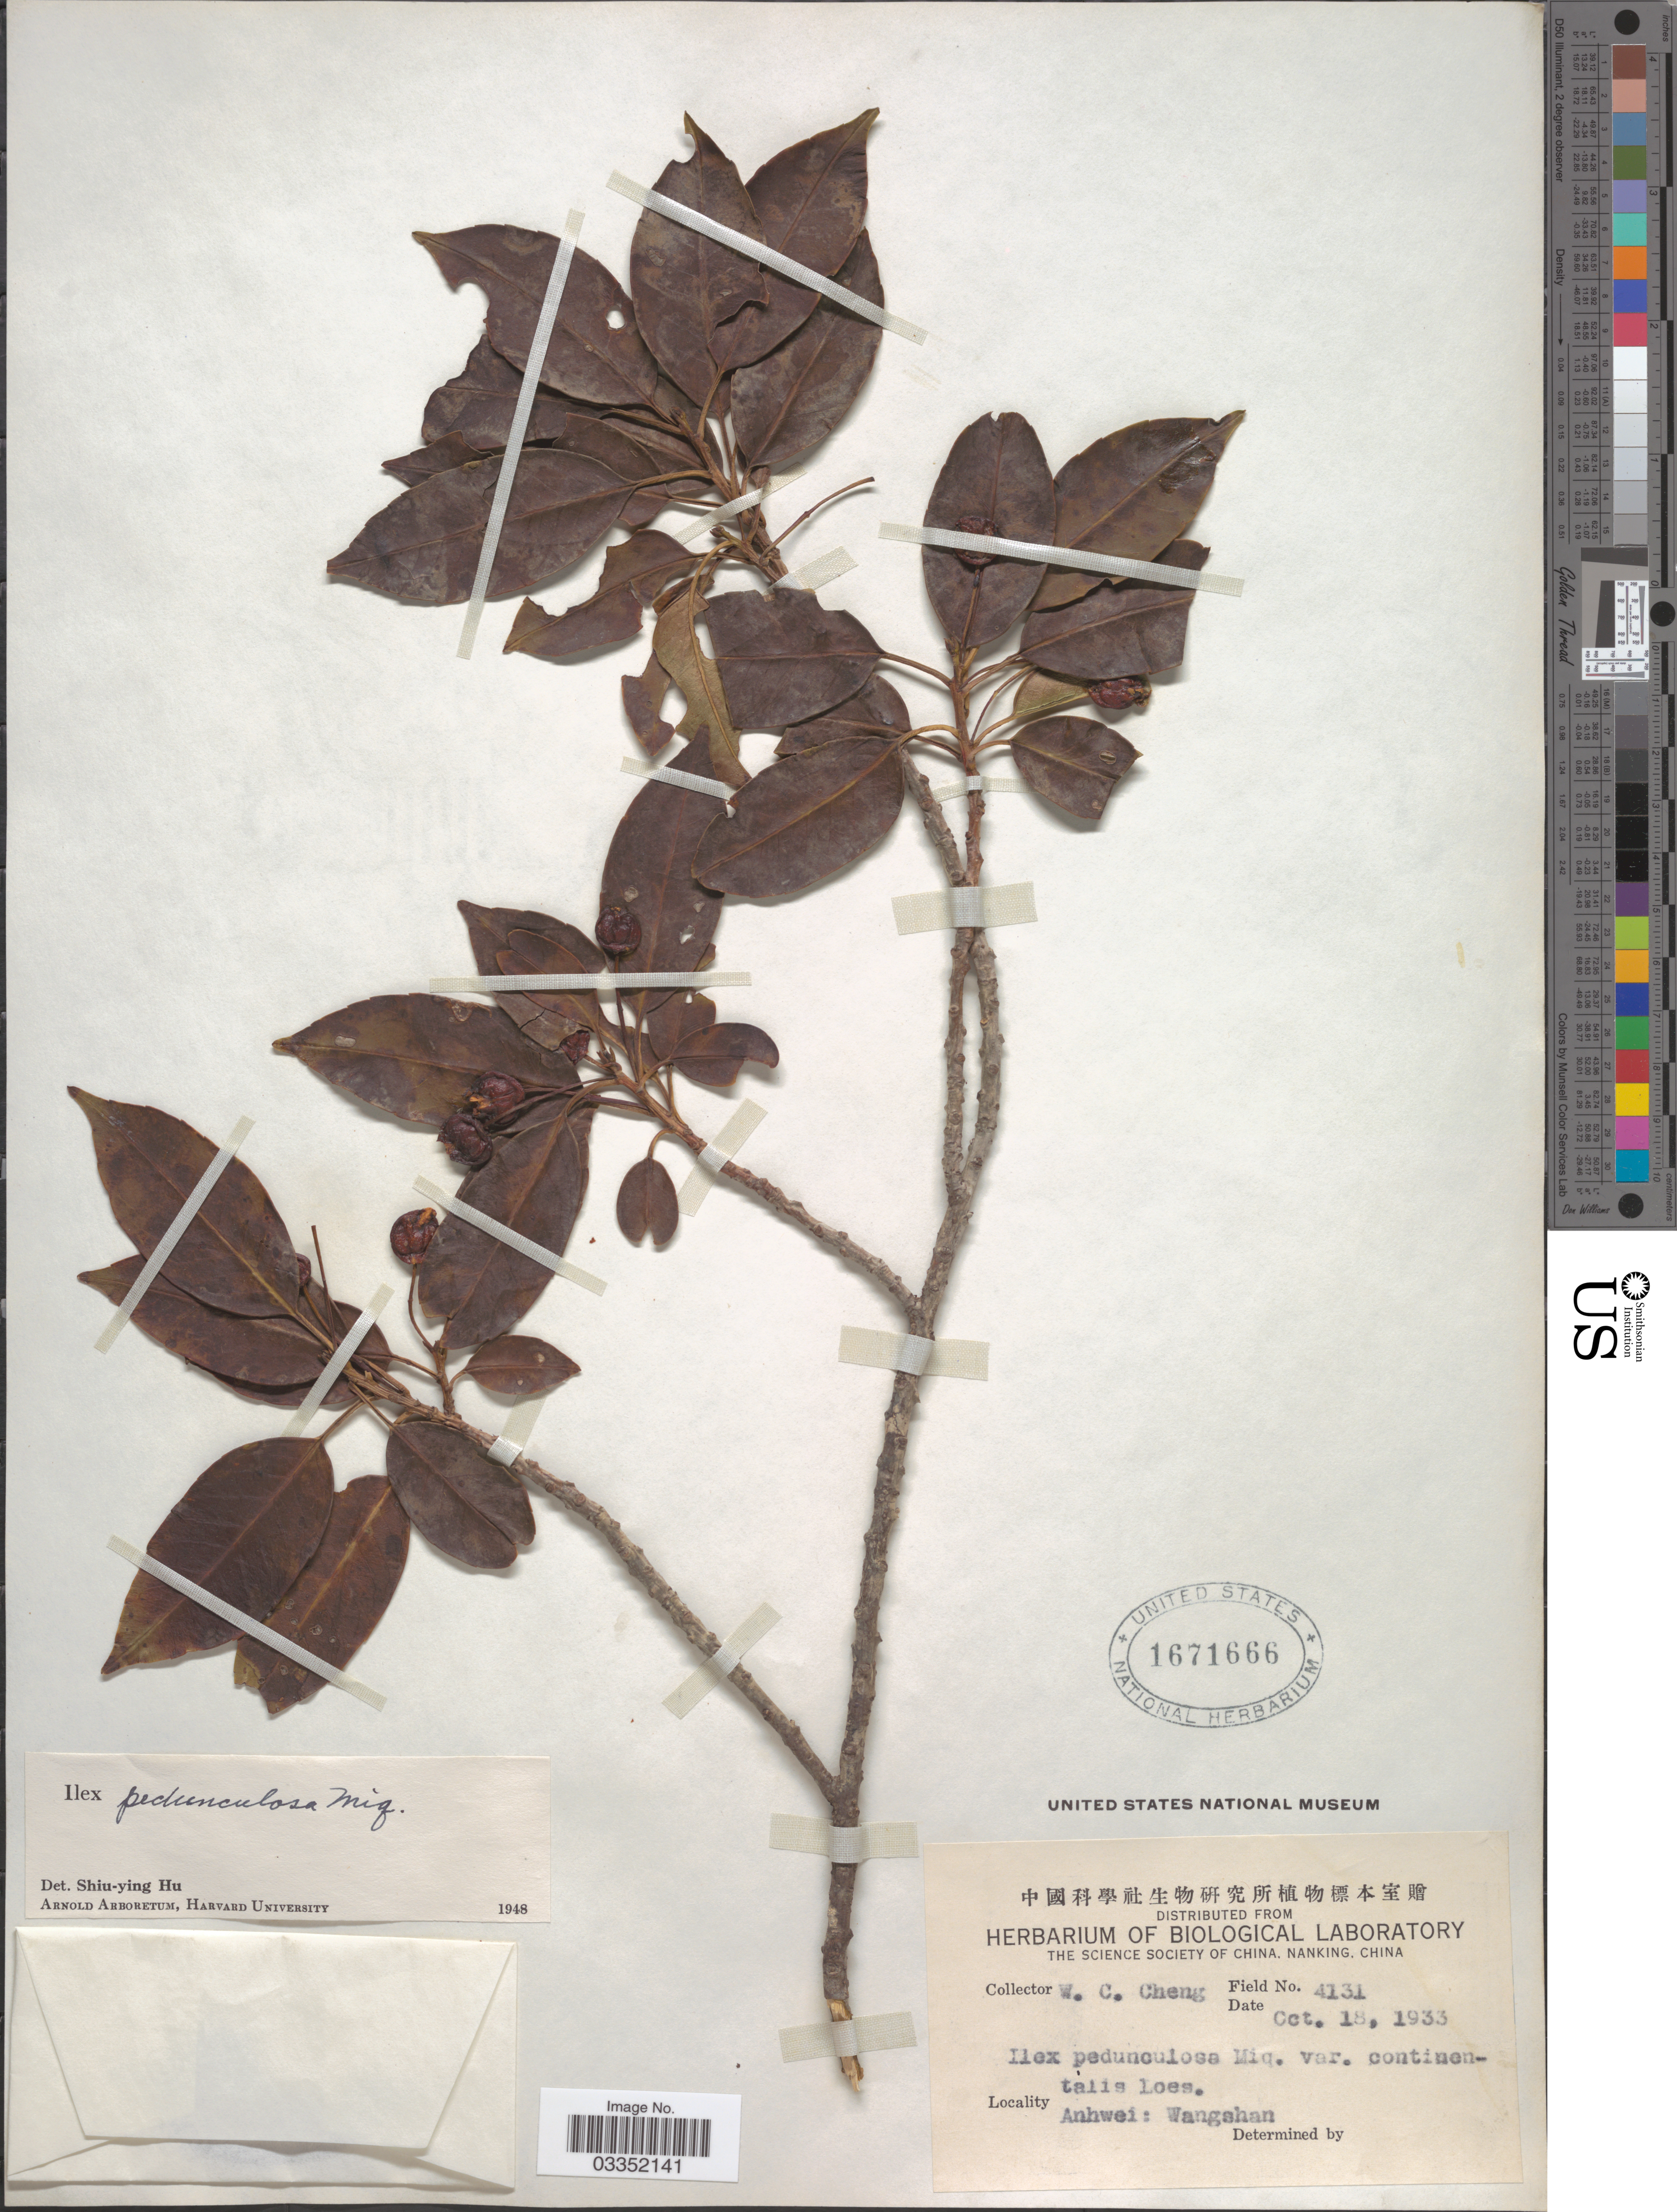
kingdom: Plantae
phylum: Tracheophyta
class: Magnoliopsida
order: Aquifoliales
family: Aquifoliaceae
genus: Ilex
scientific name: Ilex pedunculosa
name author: Miq.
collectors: W. C. Cheng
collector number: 4131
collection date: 1933-10-18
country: China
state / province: Anhui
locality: Anhwei: Wangshan.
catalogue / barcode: US 1671666